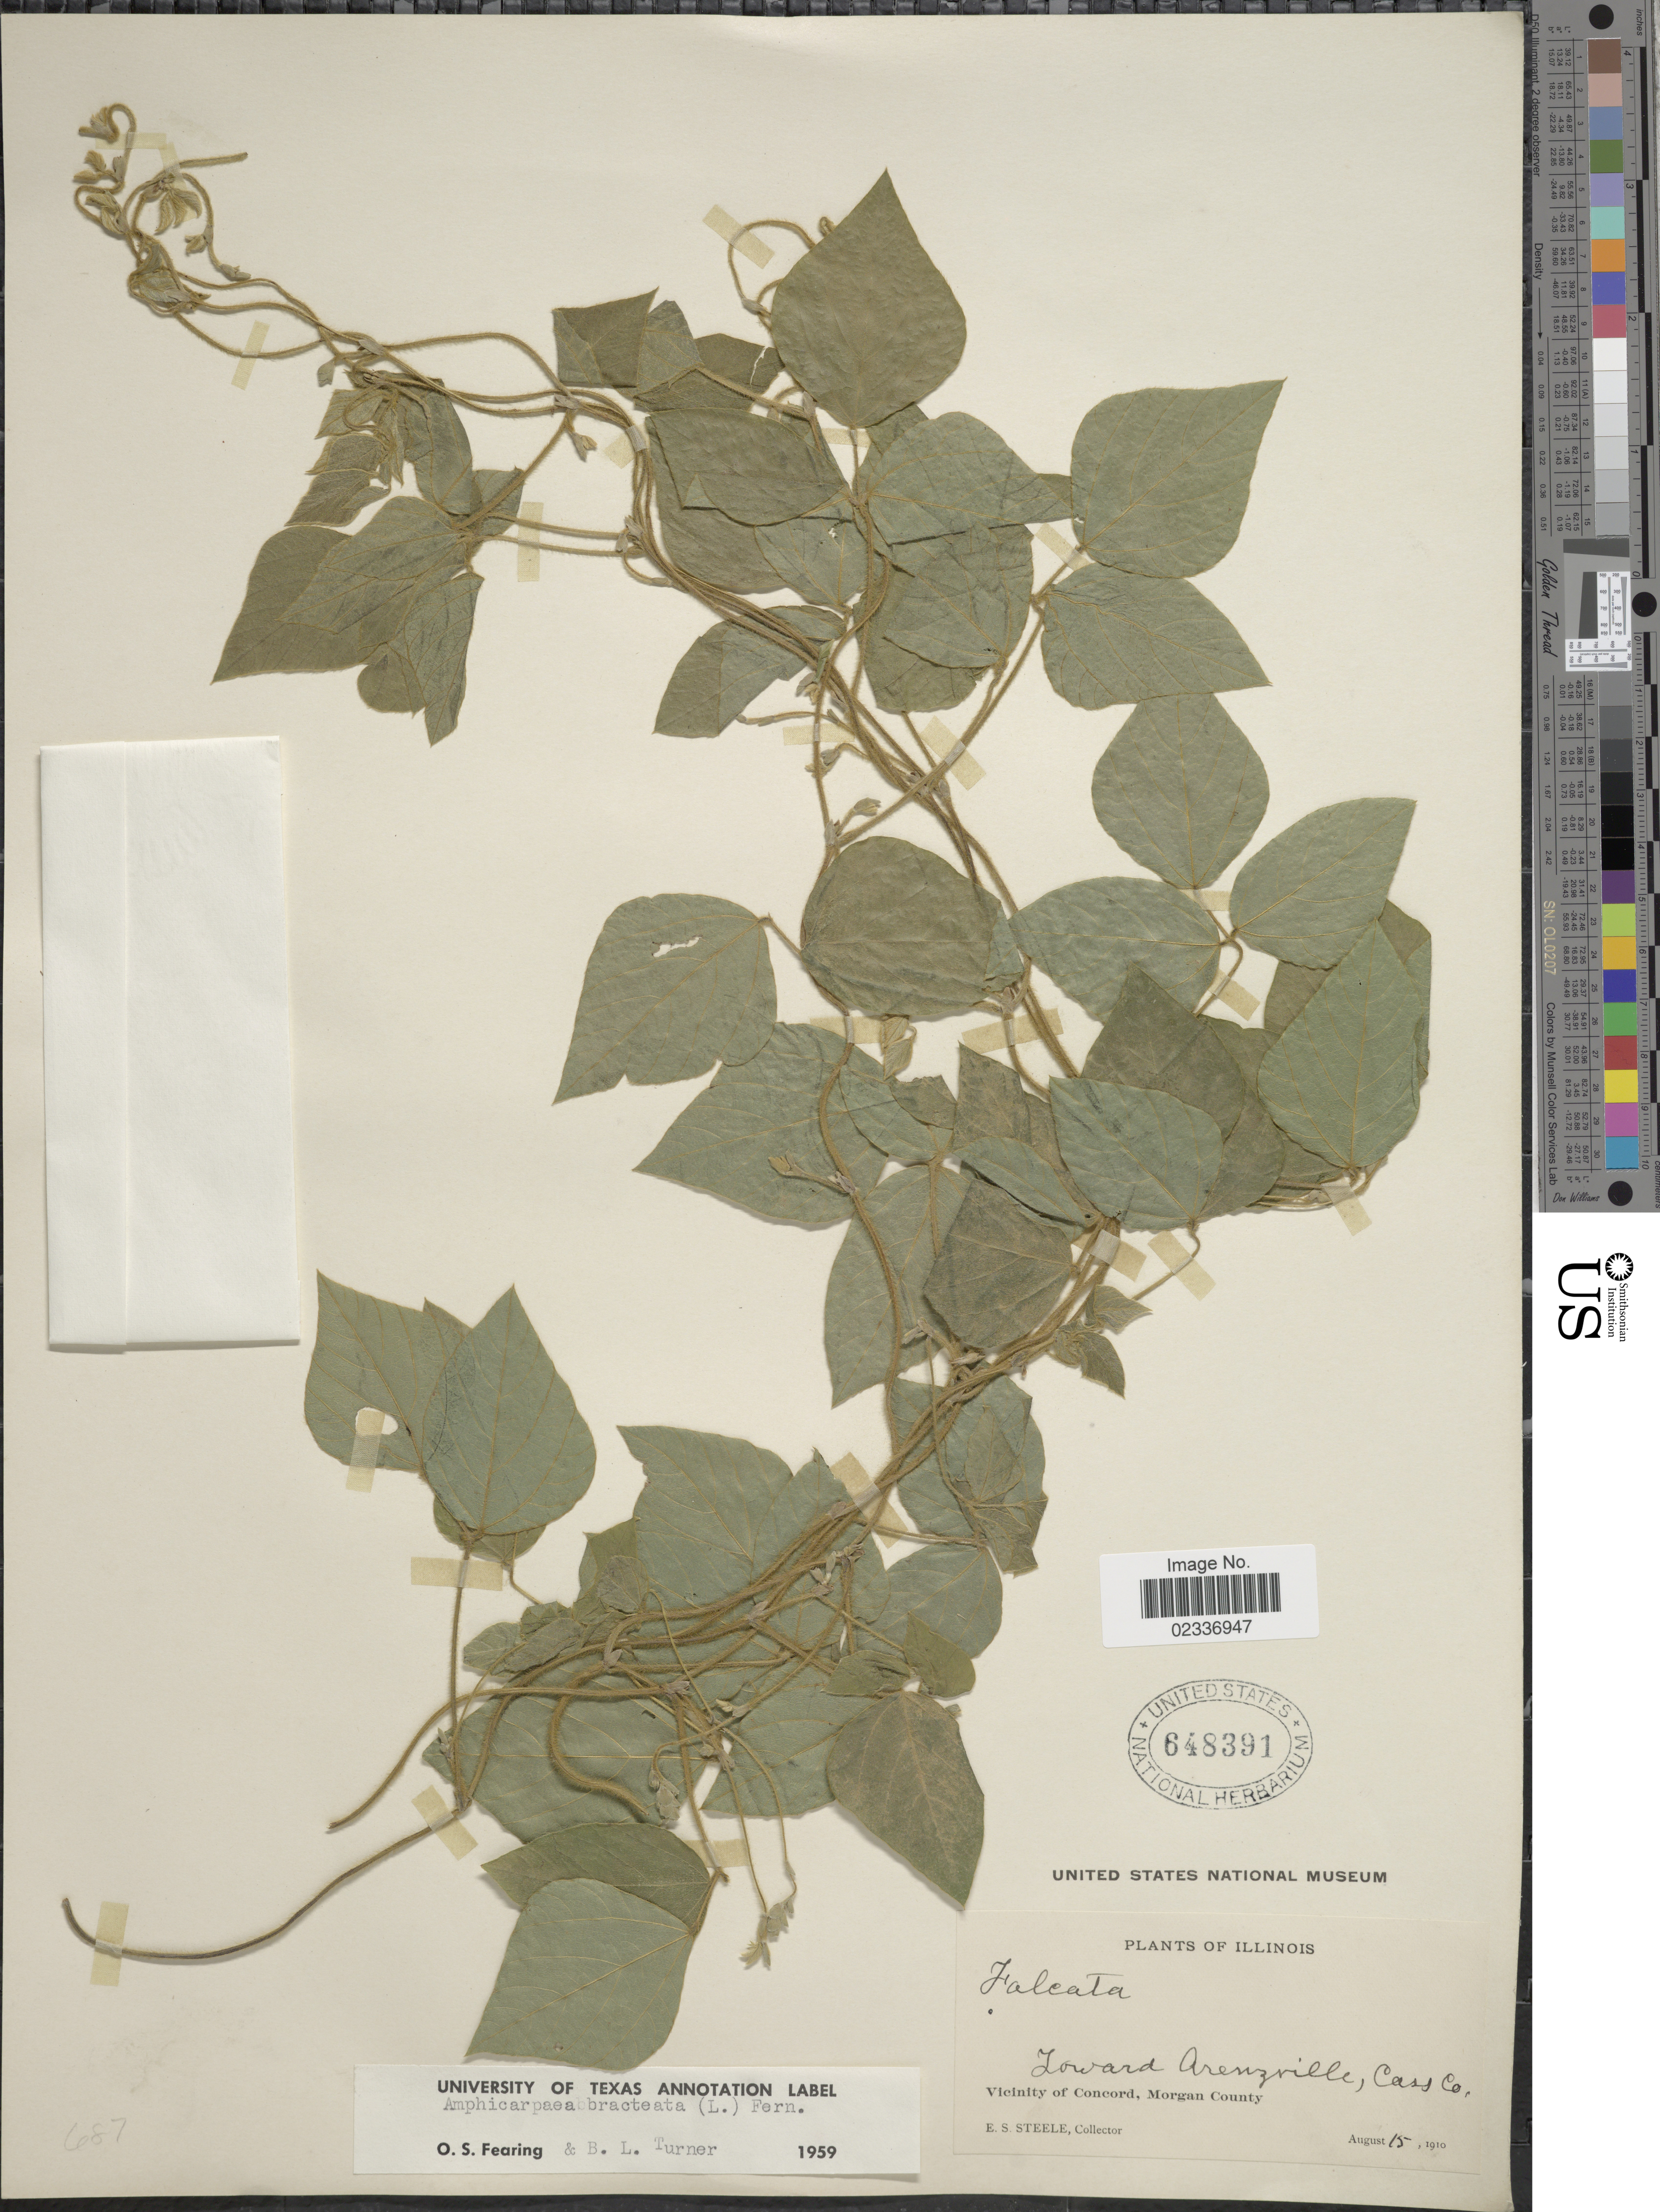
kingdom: Plantae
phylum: Tracheophyta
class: Magnoliopsida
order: Fabales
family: Fabaceae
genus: Amphicarpaea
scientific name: Amphicarpaea bracteata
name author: (L.) Fernald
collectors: E. Steele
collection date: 1910-08-15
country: United States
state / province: Illinois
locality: Toward Arenzville, Cass Co. Vicinity of Concord, Morgan County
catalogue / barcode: US 648391